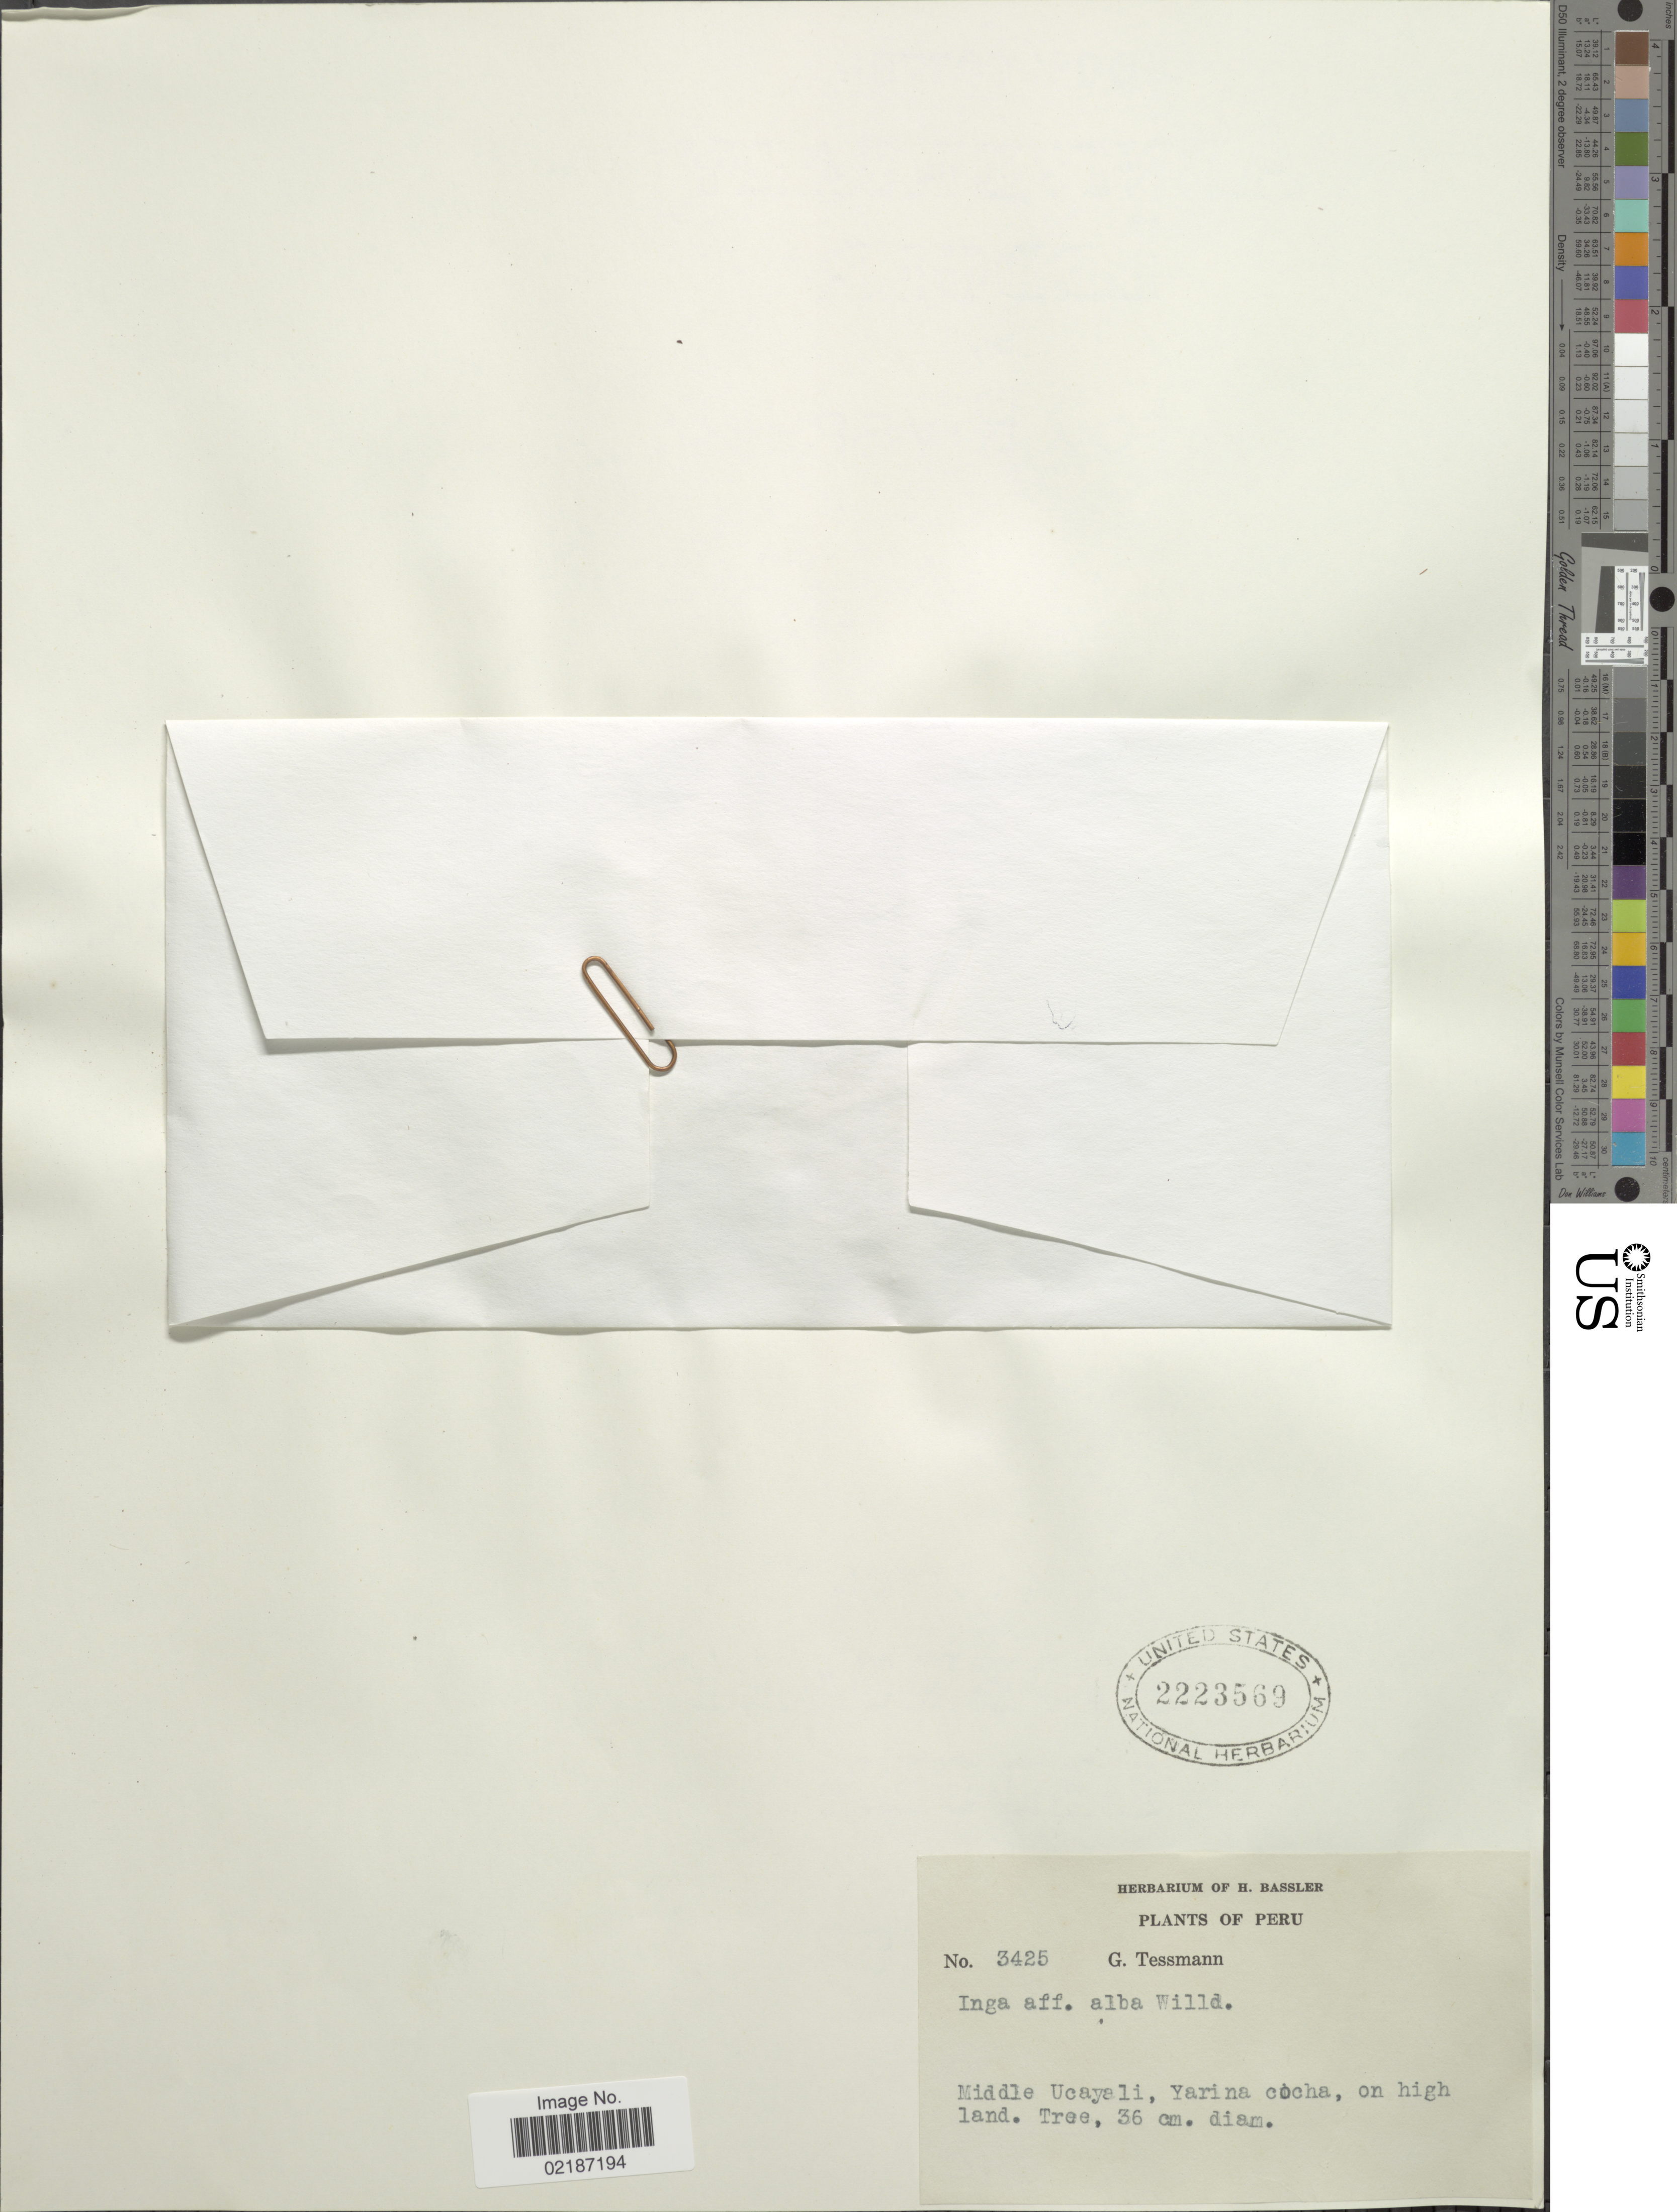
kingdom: Plantae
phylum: Tracheophyta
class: Magnoliopsida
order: Fabales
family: Fabaceae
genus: Inga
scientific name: Inga alba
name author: (Sw.) Willd.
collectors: G. Tessmann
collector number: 3425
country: Peru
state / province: Ucayali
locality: Middle Ucayali, yarina cocha, on high land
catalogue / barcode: US 2223569